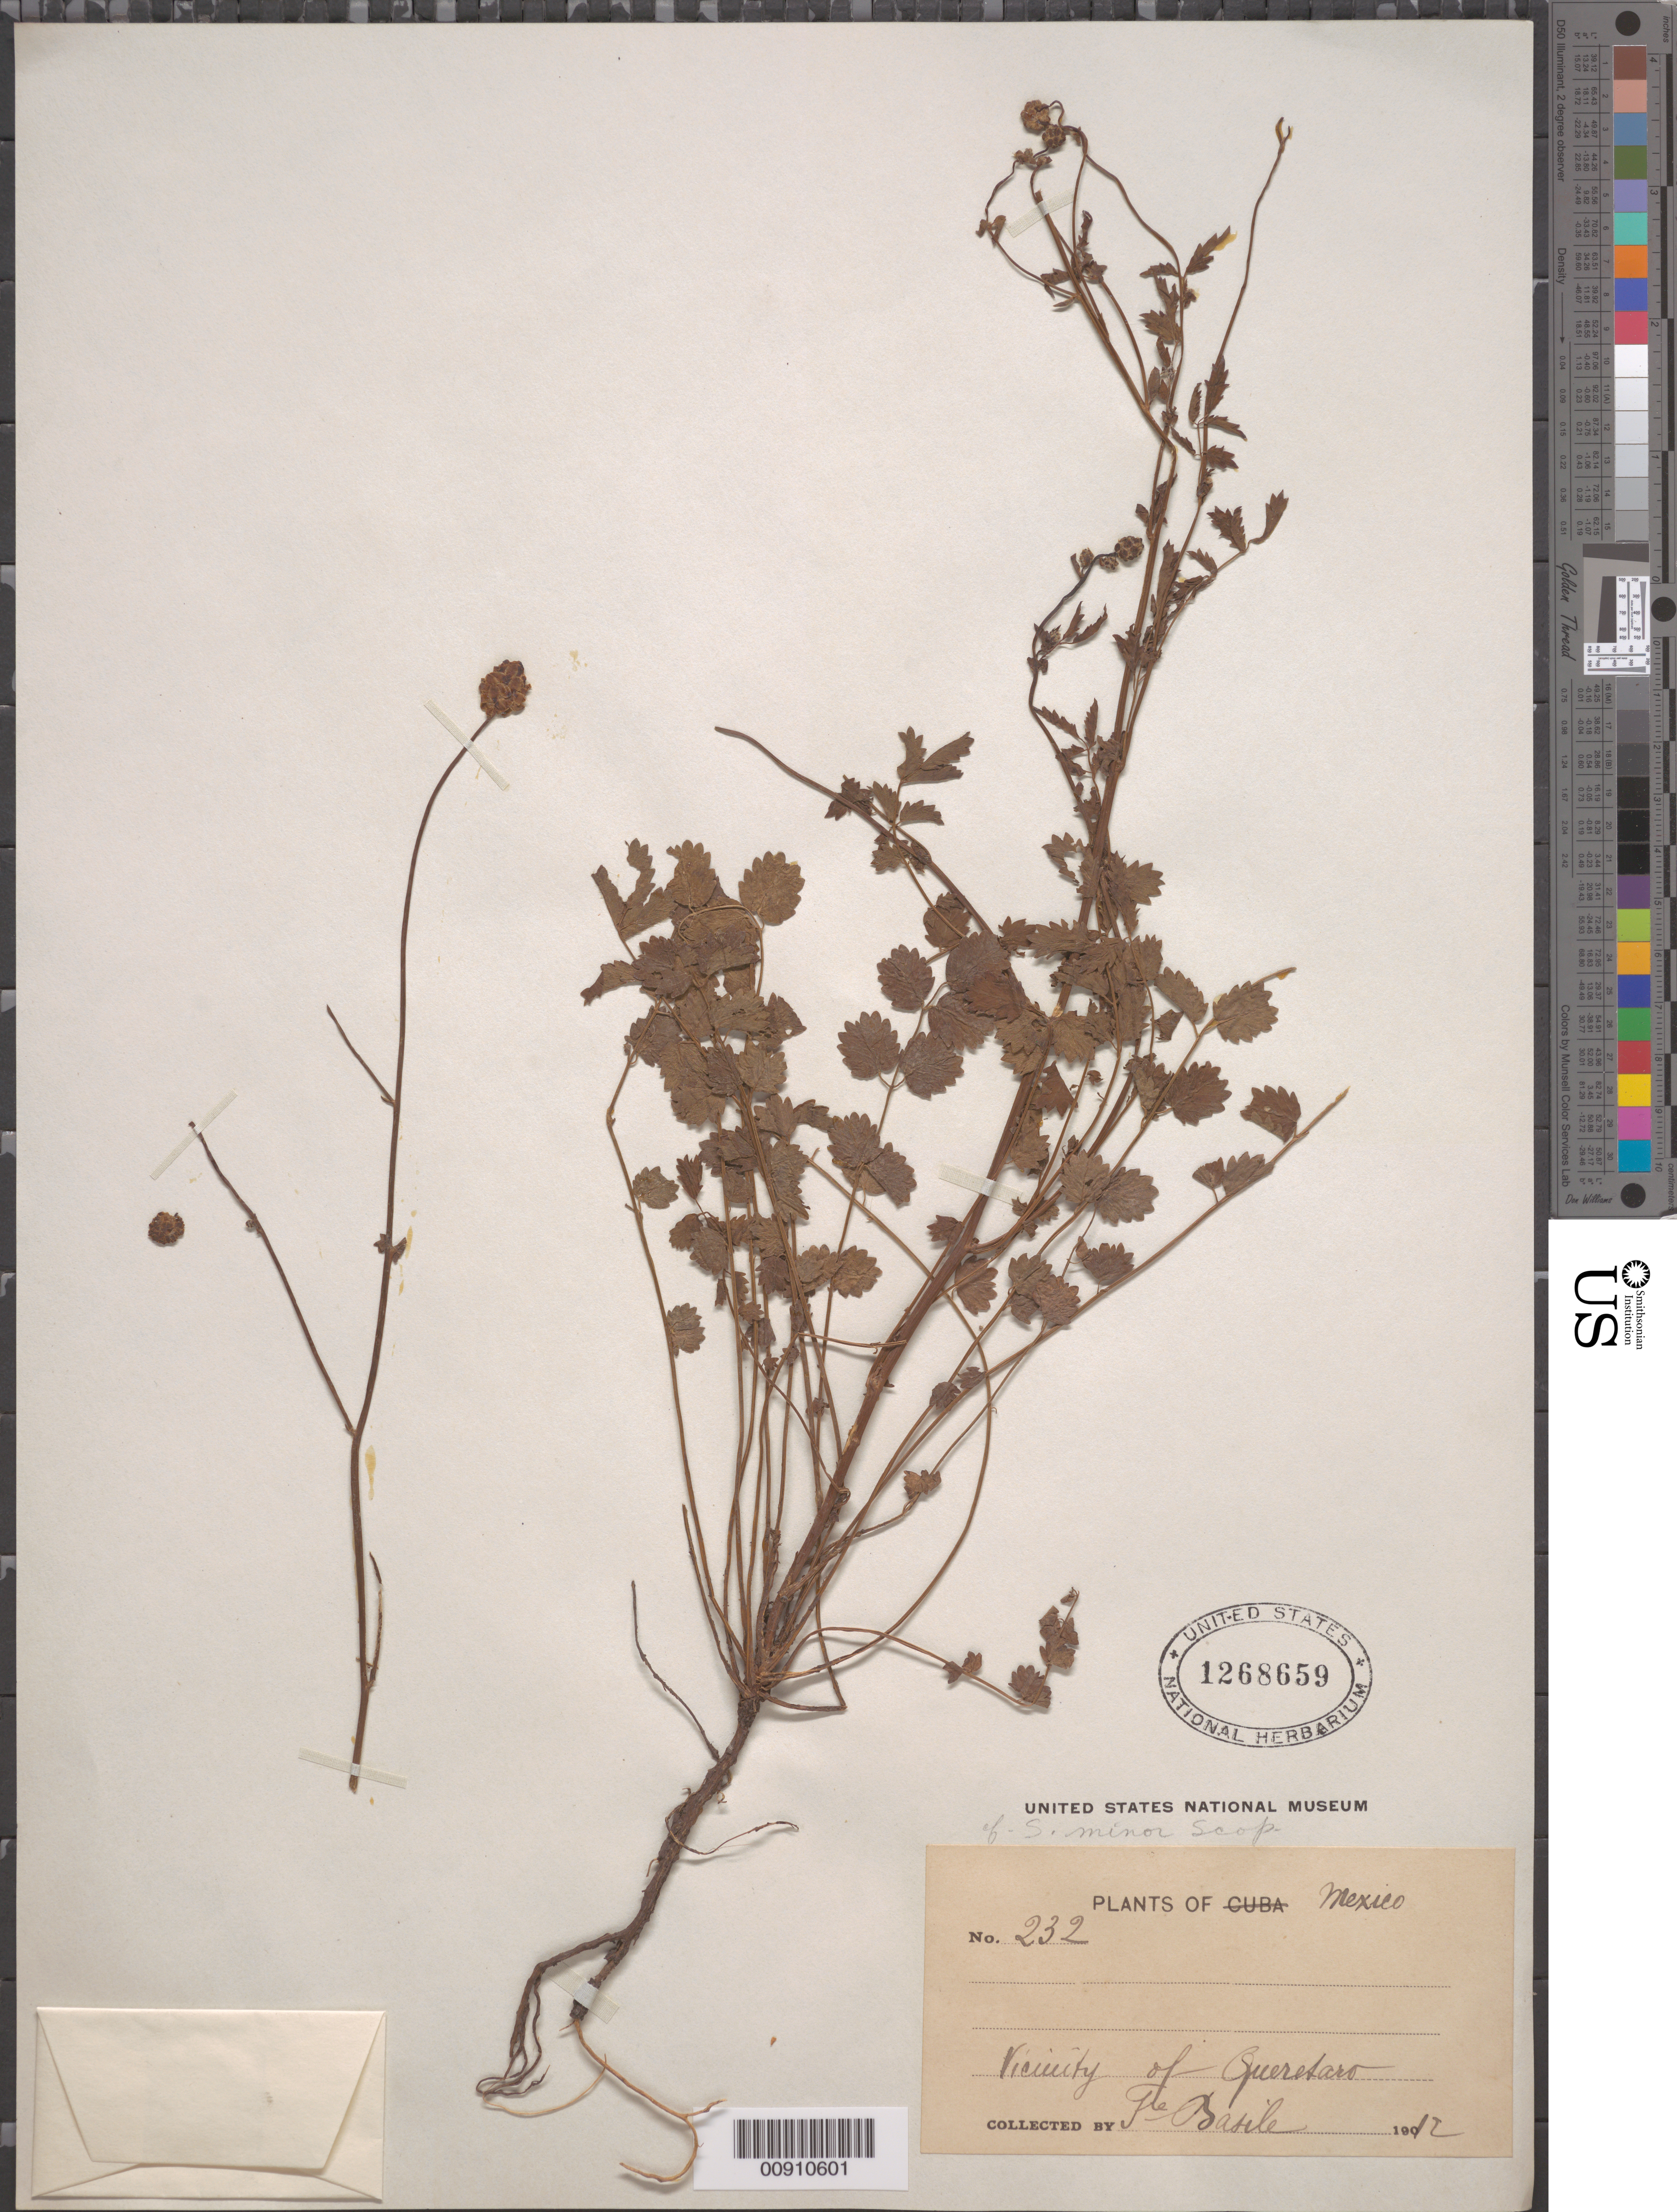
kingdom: Plantae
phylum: Tracheophyta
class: Magnoliopsida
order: Rosales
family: Rosaceae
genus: Sanguisorba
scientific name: Sanguisorba minor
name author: Scop.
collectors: Bro. Basile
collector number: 232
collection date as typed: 1912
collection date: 1912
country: Mexico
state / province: Querétaro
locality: Vicinity of Querétaro.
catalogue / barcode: US 1268659